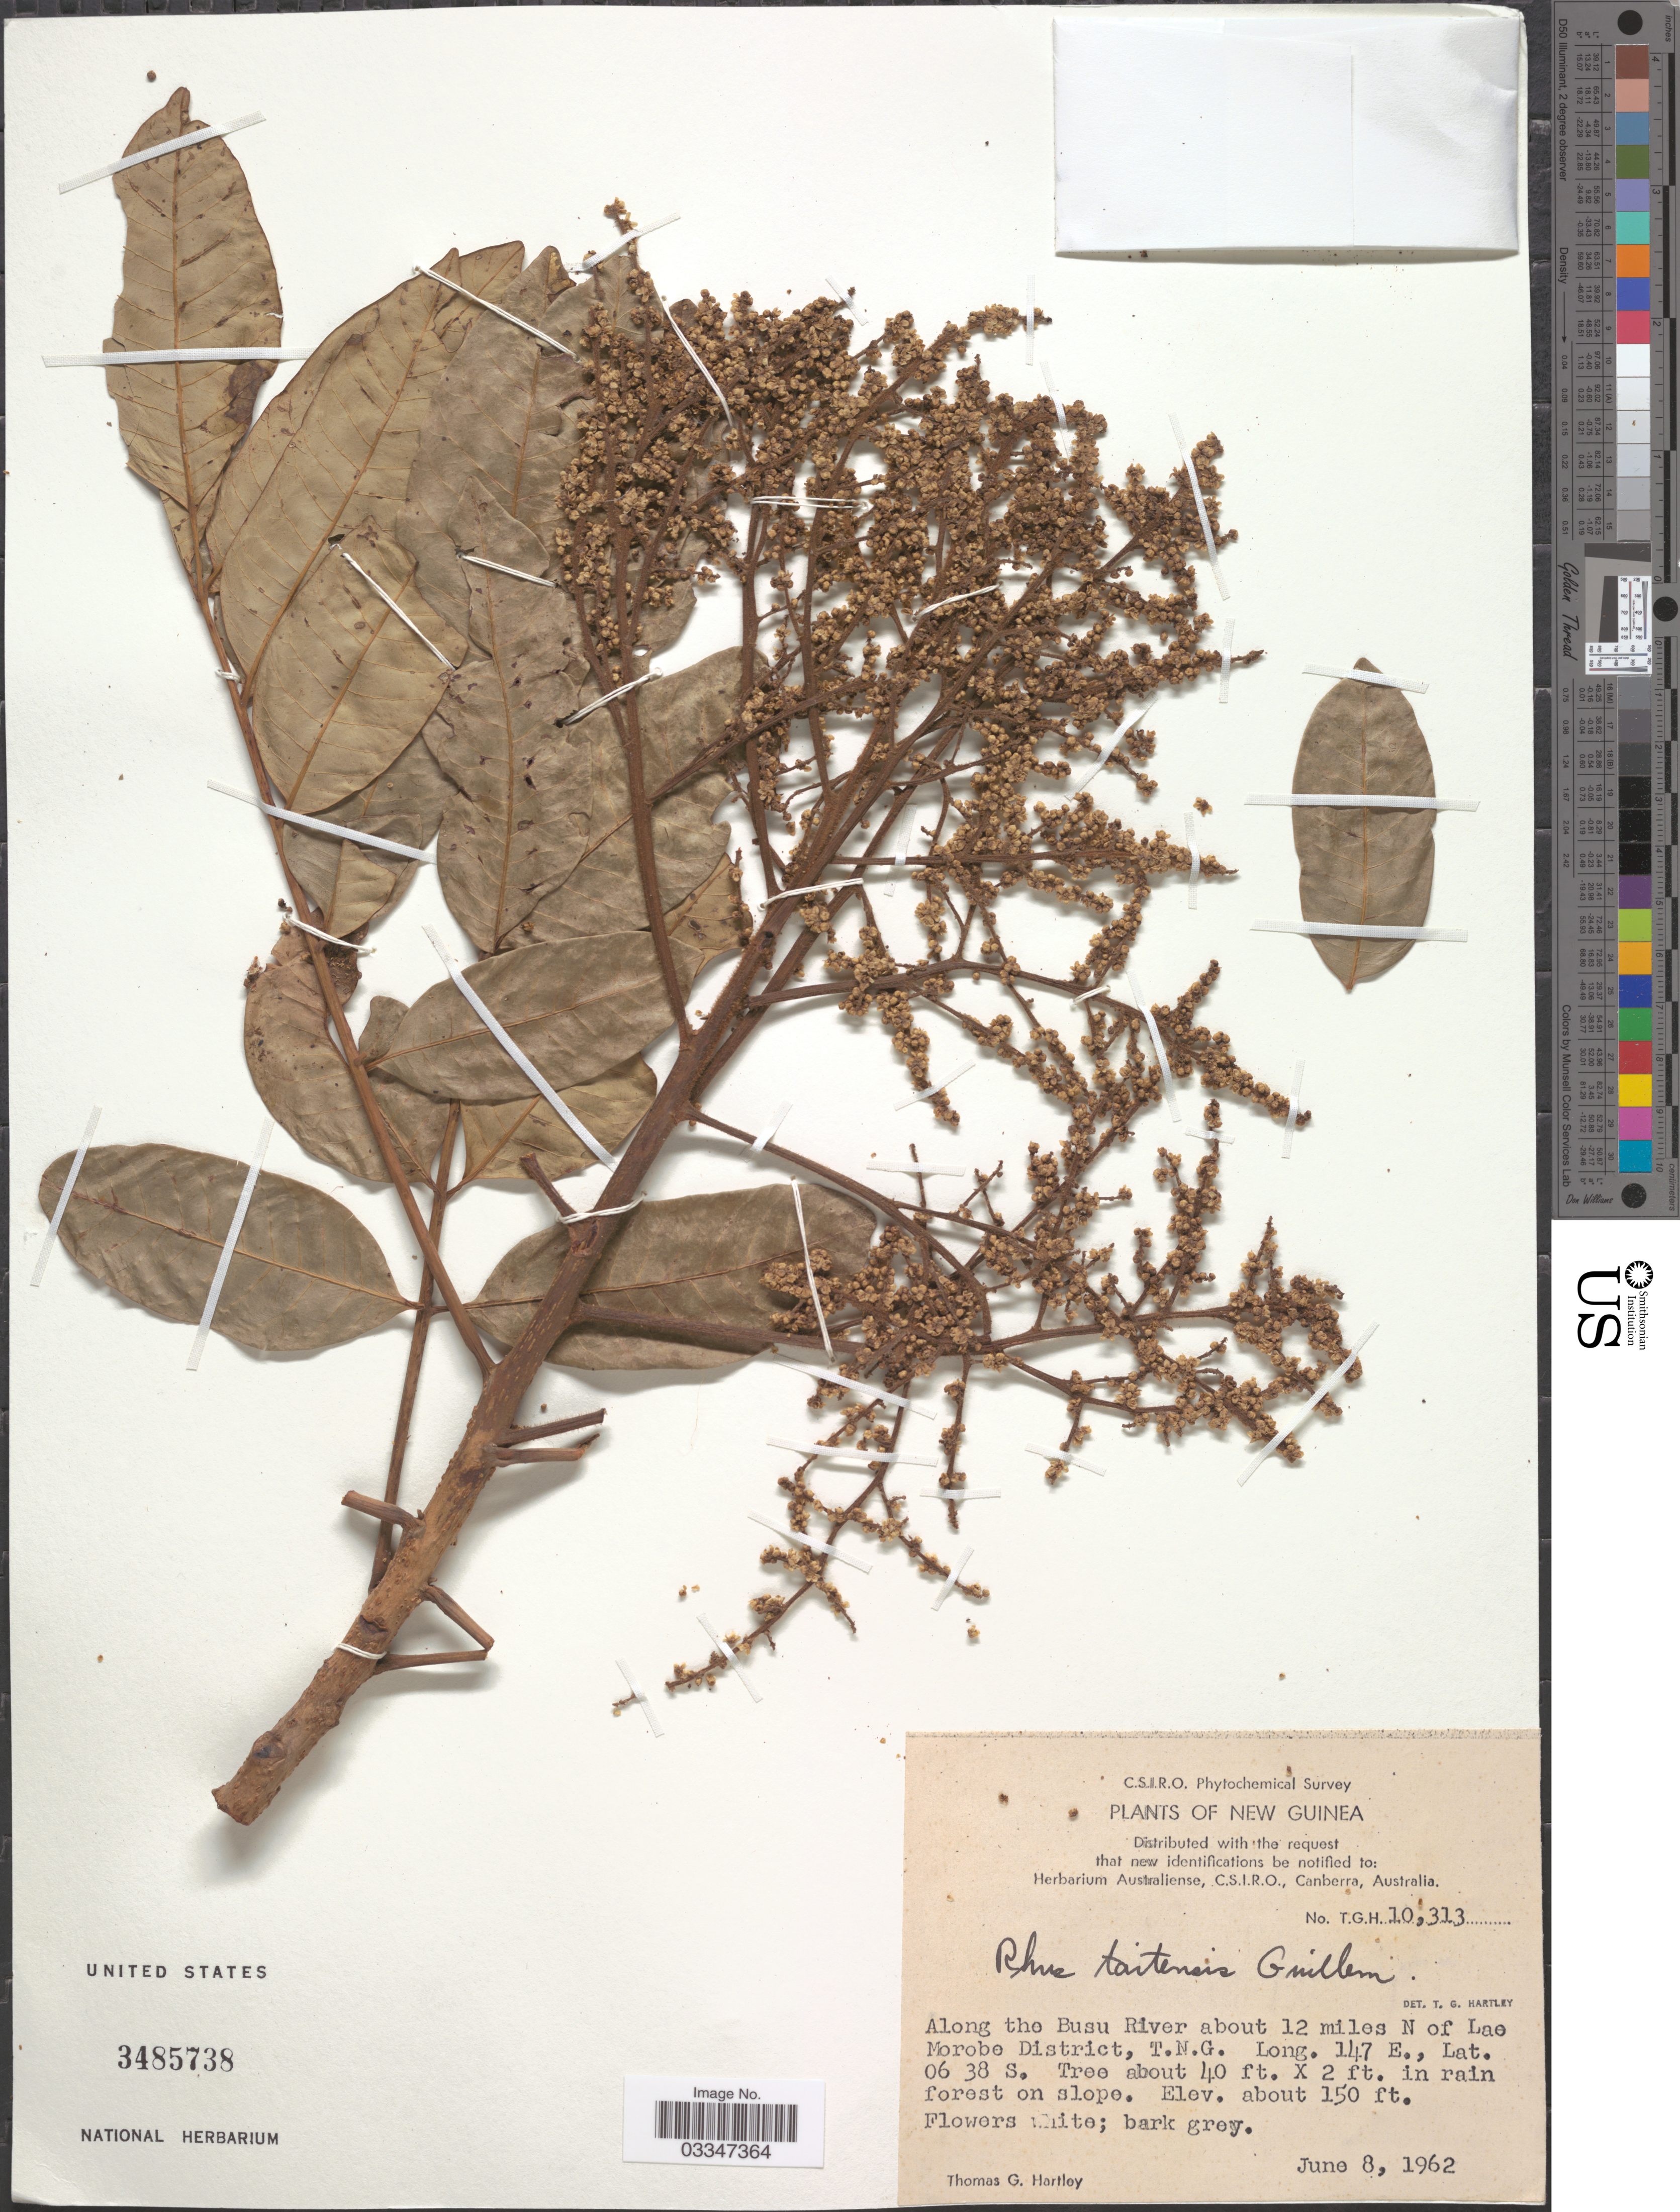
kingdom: Plantae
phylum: Tracheophyta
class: Magnoliopsida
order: Sapindales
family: Anacardiaceae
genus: Rhus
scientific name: Rhus taitensis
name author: Guill.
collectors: T. G. Hartley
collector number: T.G.H. 10313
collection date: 1962-06-08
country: Papua New Guinea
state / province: Morobe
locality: New Guinea. Along the Busu River about 12 miles N of Lae, Morobe District, T.N.G.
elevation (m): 46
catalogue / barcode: US 3485738